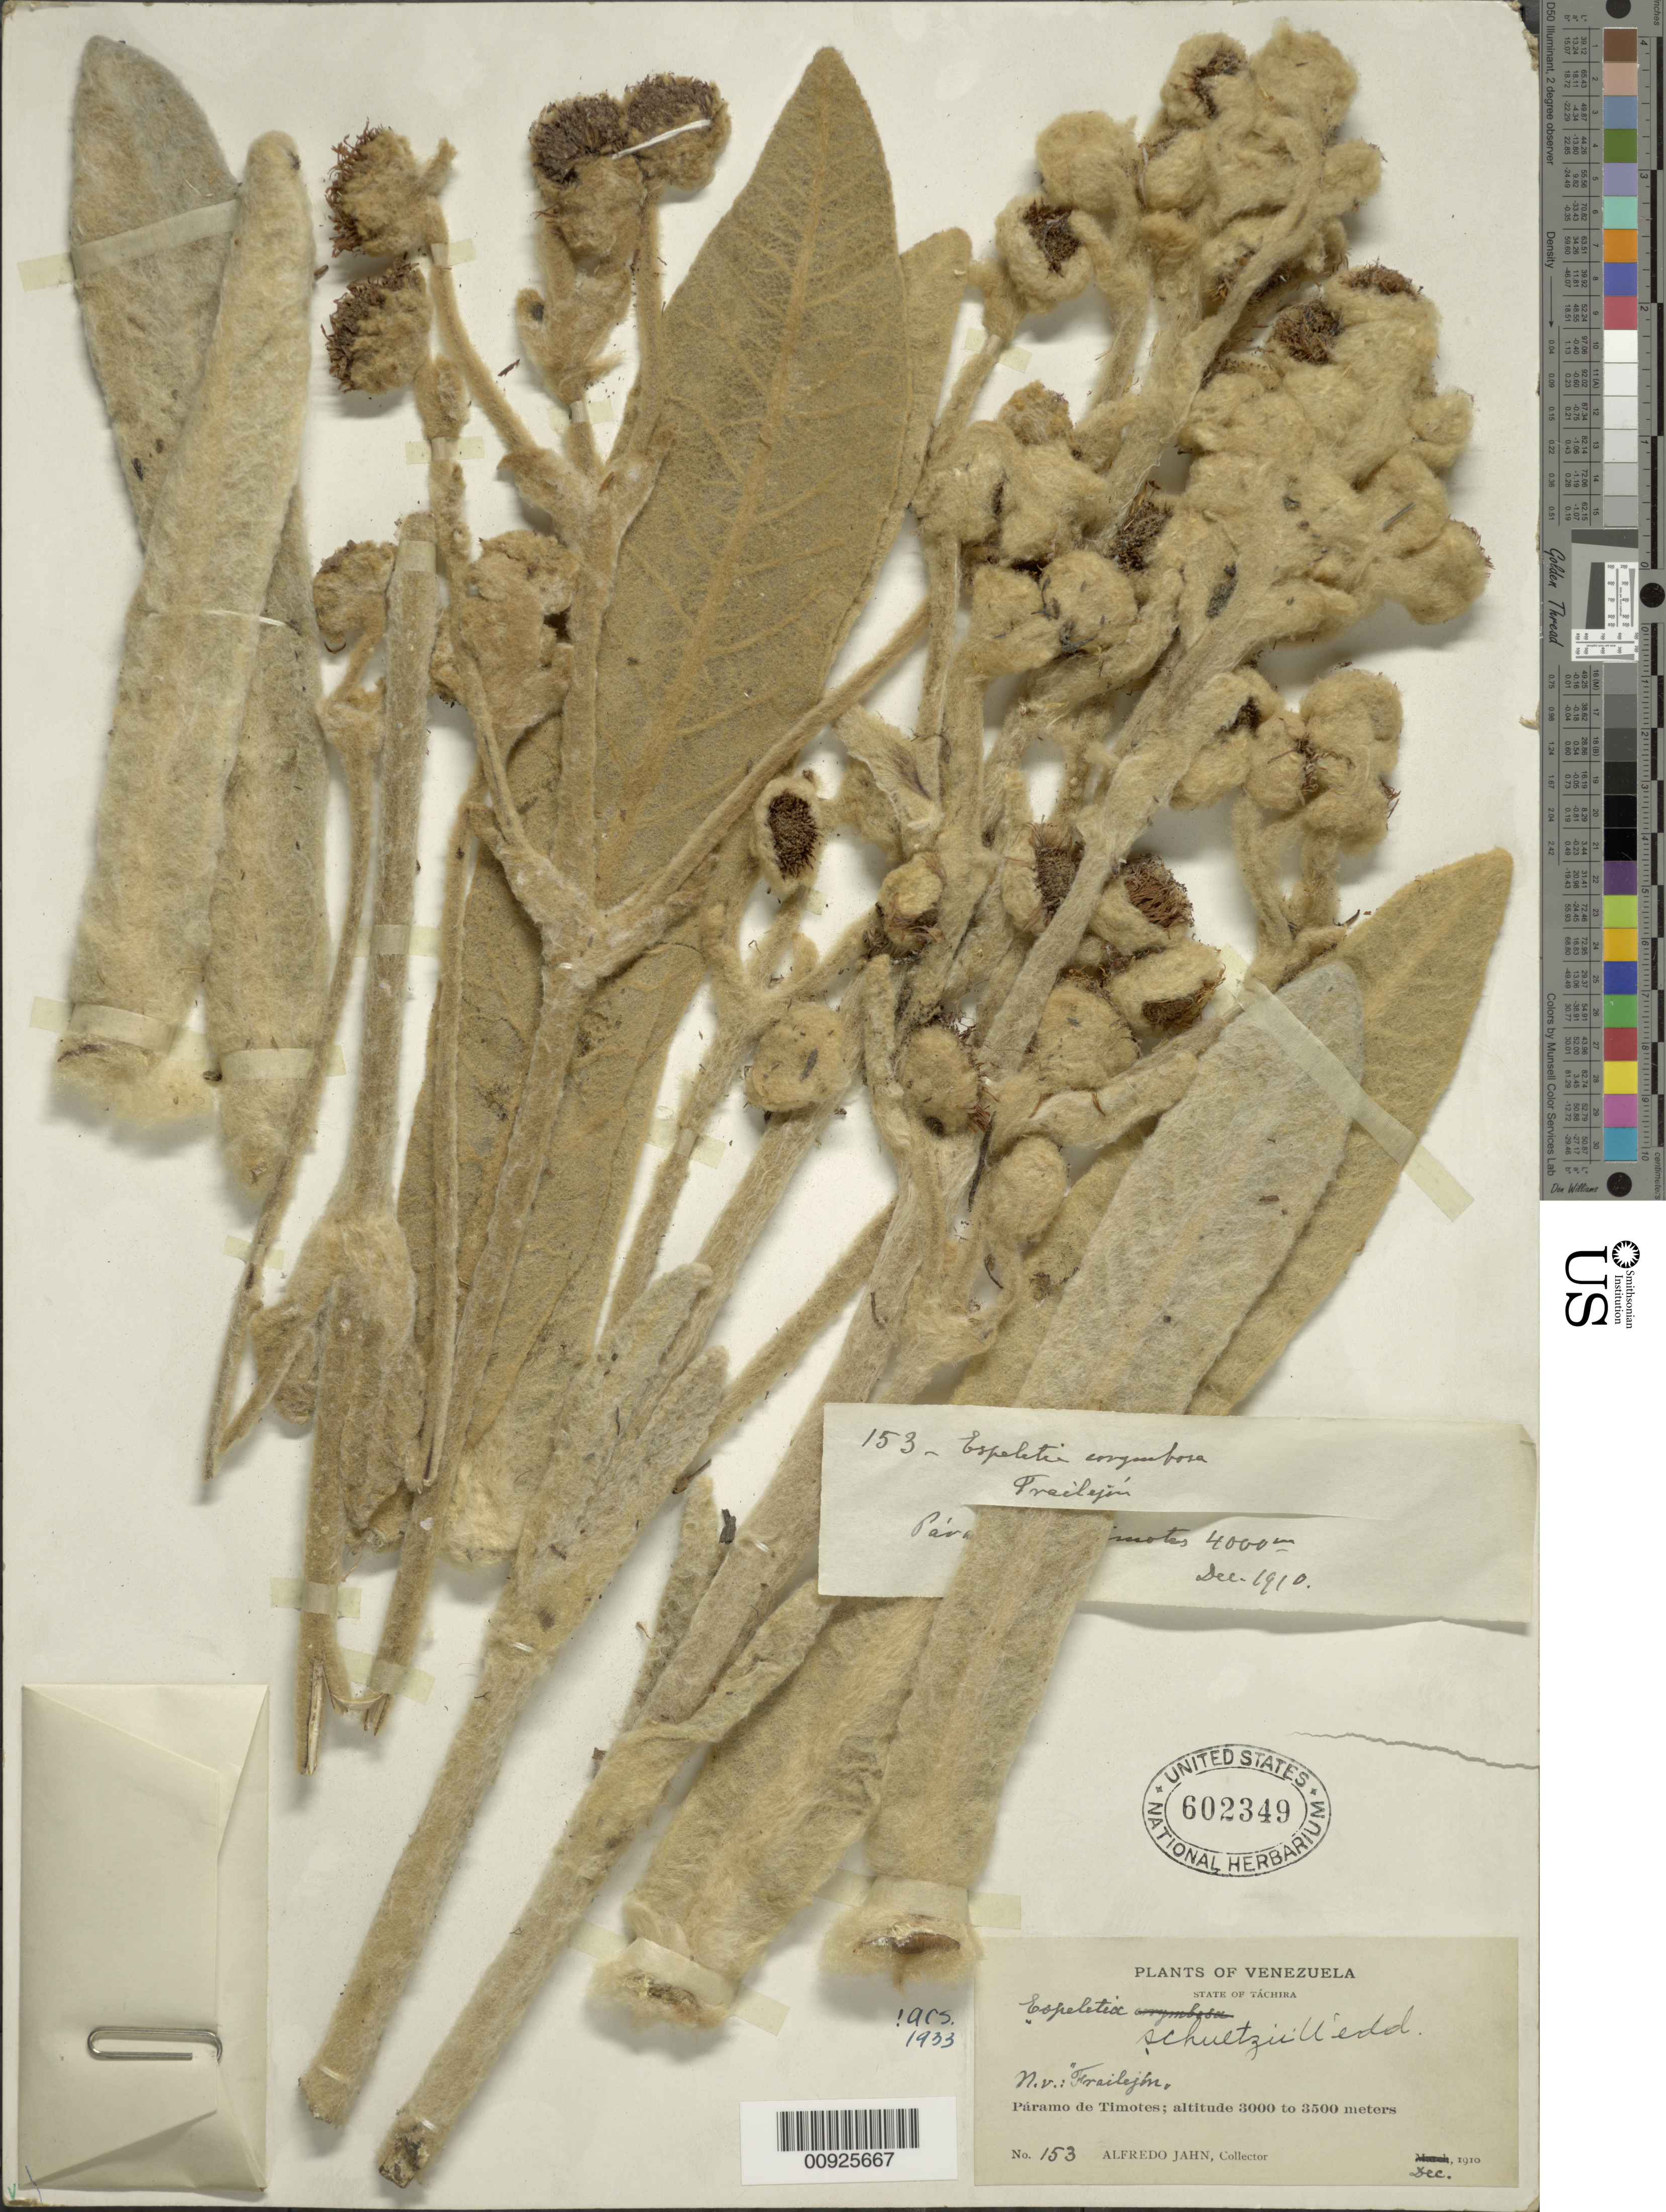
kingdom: Plantae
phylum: Tracheophyta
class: Magnoliopsida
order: Asterales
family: Asteraceae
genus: Espeletia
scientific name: Espeletia schultzii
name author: Wedd.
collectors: A. Jahn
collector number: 153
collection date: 1910-12-01/1910-12-31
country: Venezuela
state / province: Mérida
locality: Páramo de Timotes. Páramo de Timotes.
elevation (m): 4000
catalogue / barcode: US 602349